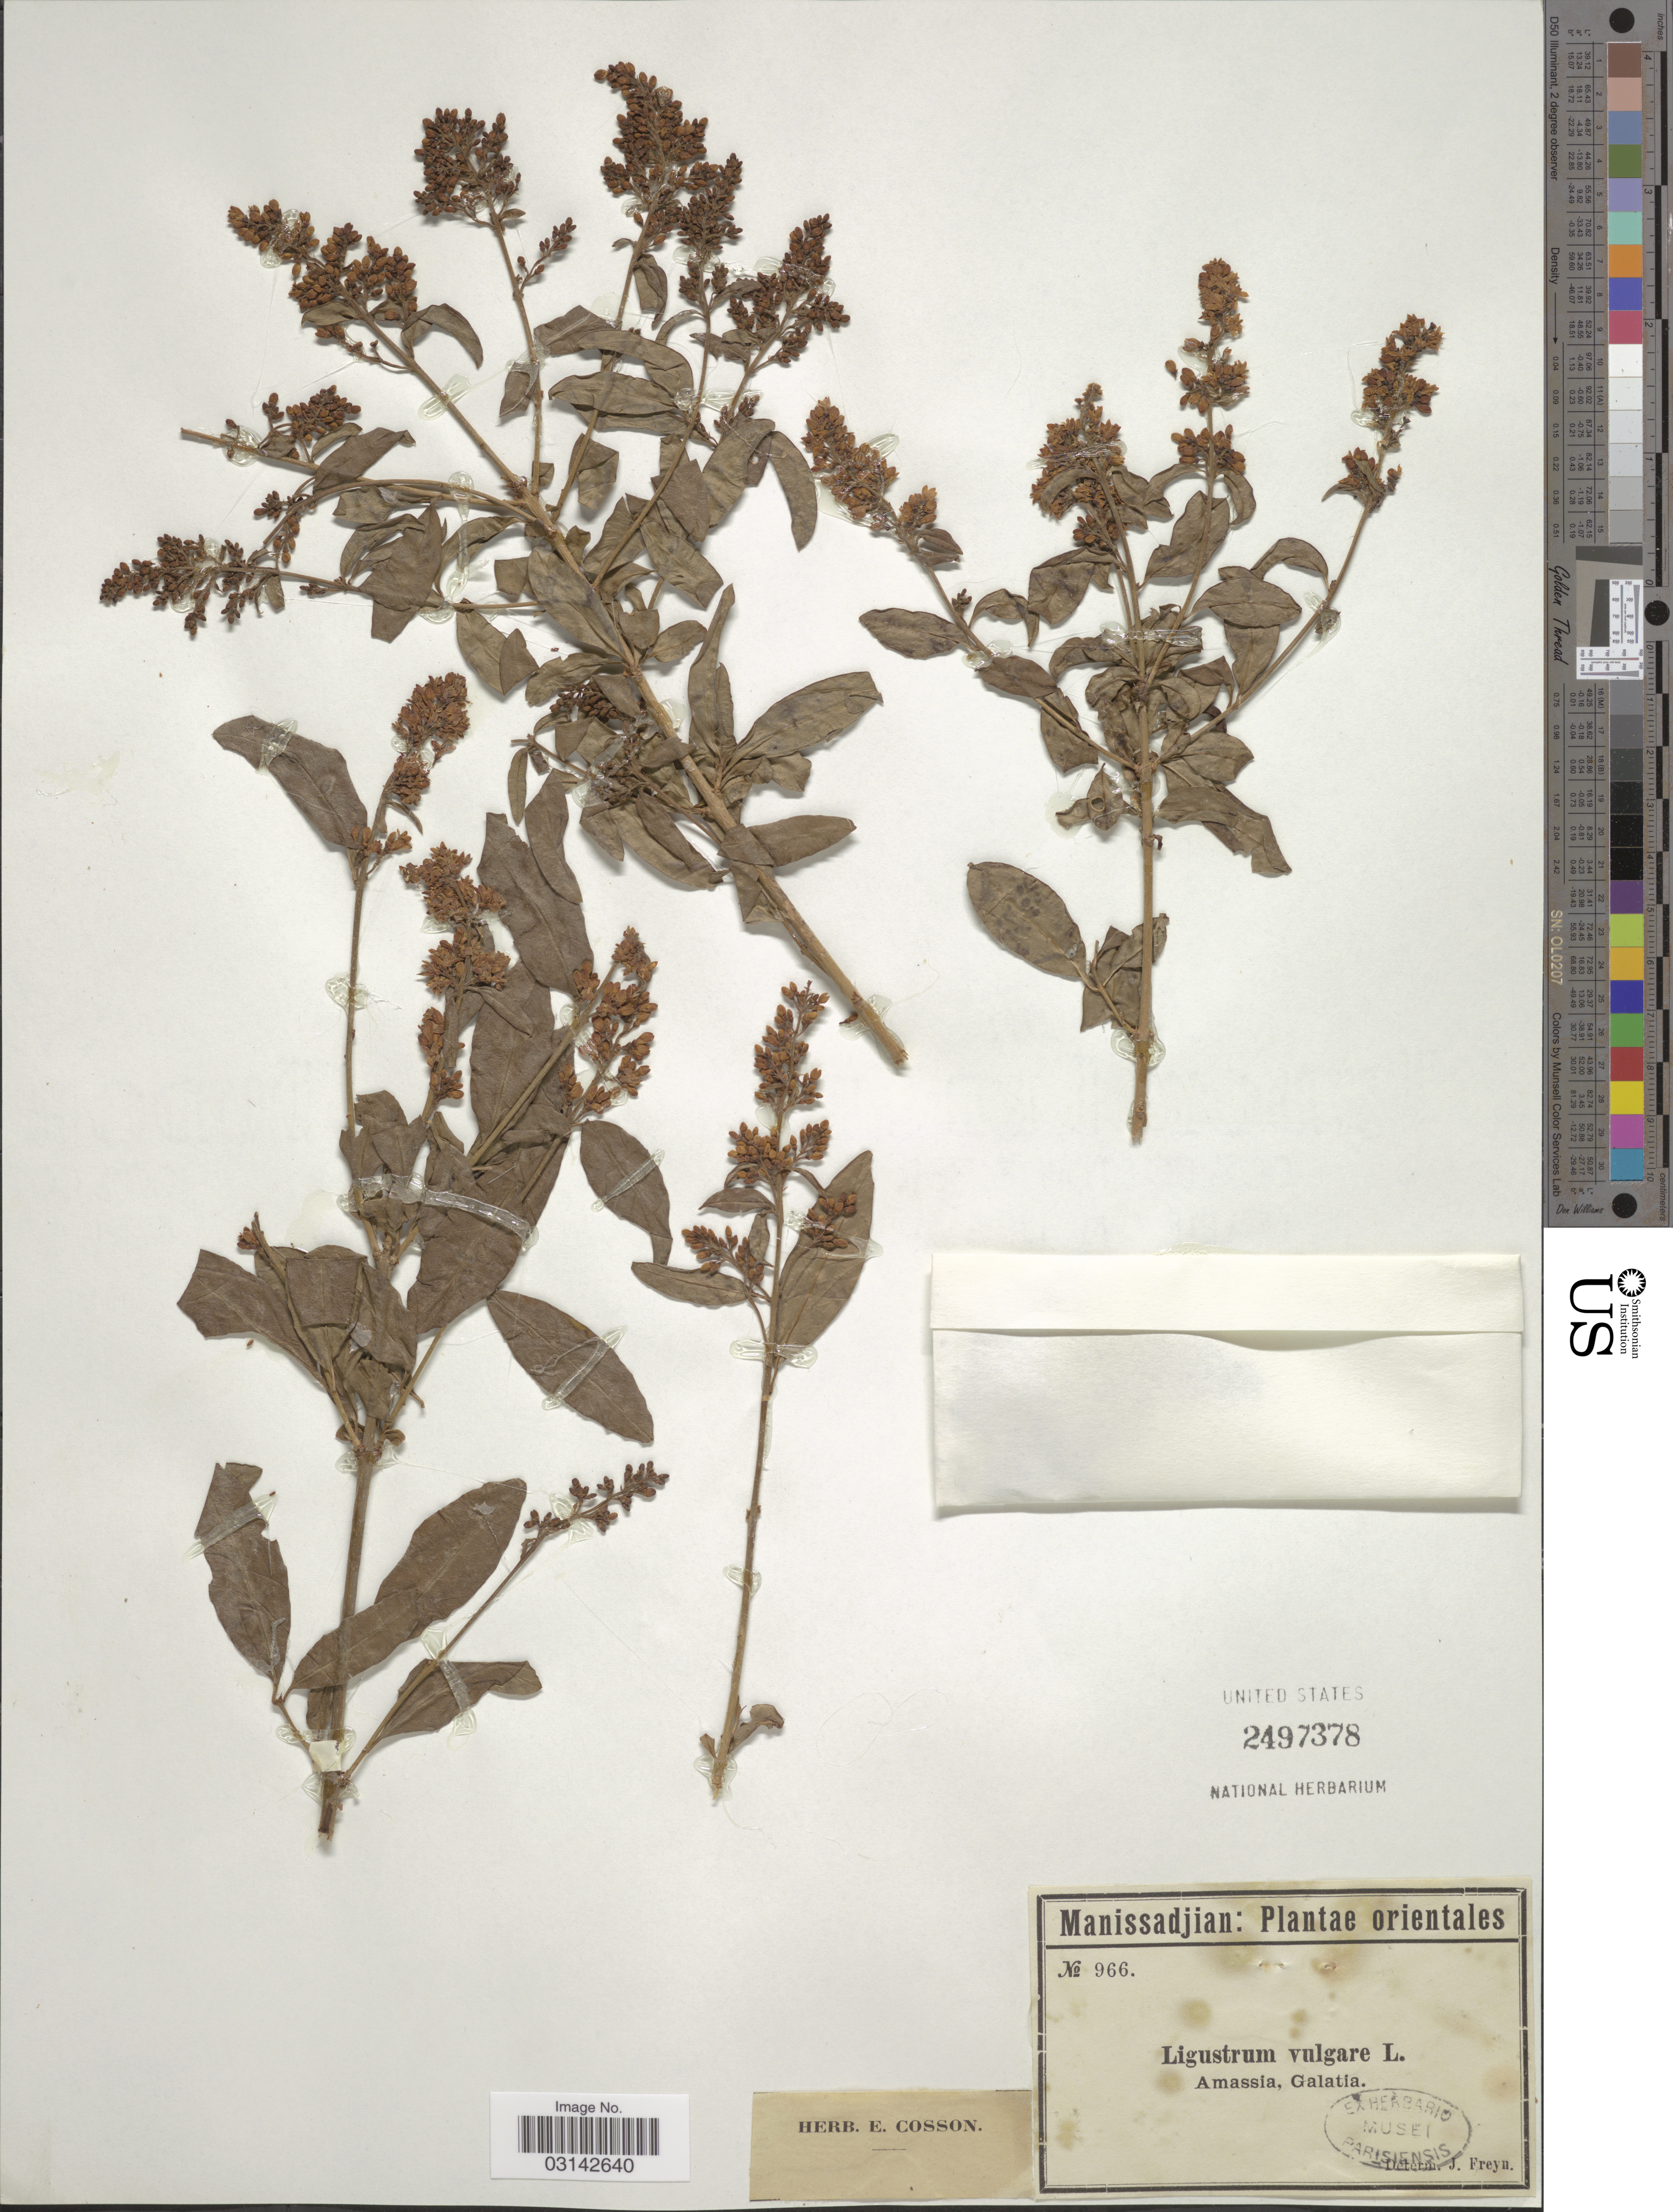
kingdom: Plantae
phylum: Tracheophyta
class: Magnoliopsida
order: Lamiales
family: Oleaceae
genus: Ligustrum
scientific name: Ligustrum vulgare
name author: L.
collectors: -. Manissadjian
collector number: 966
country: Turkey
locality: Amassia, Galatia.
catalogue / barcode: US 2497378